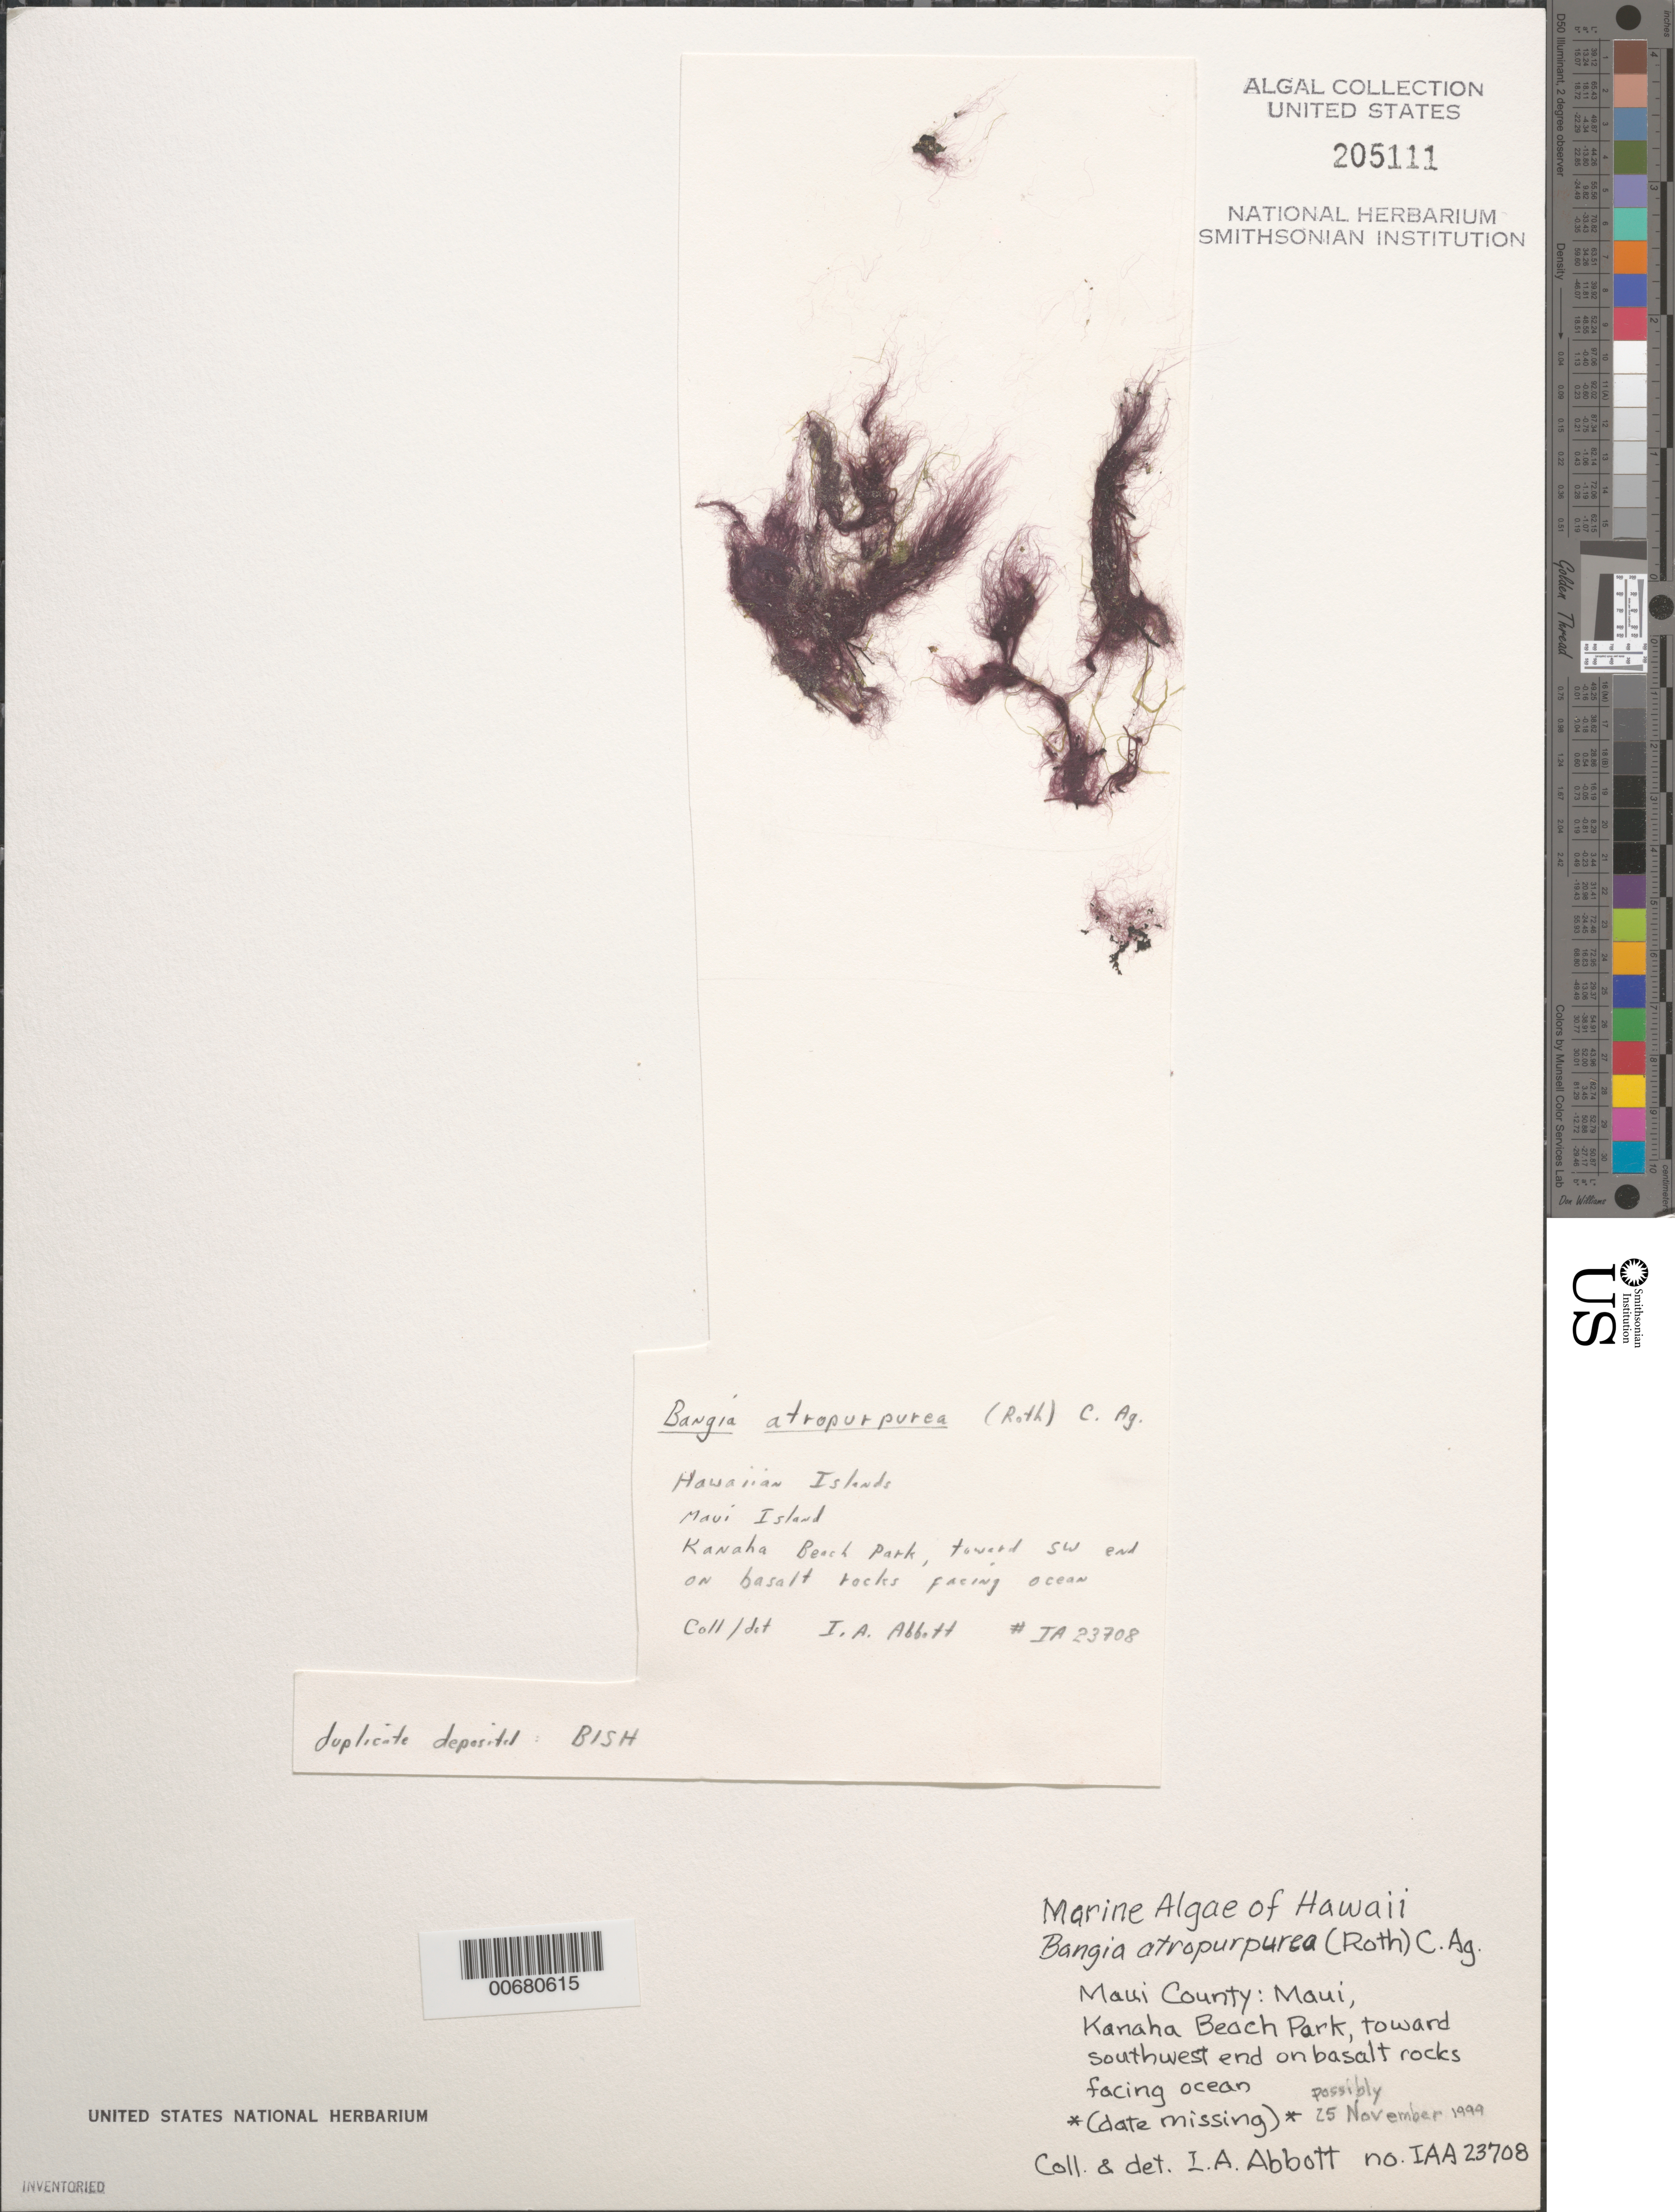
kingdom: Plantae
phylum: Rhodophyta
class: Bangiophyceae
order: Bangiales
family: Bangiaceae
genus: Bangia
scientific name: Bangia atropurpurea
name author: (Mertens ex Roth) C. Agardh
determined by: Abbott, Isabella A.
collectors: I. A. Abbott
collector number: IAA 23708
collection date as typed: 25 Nov 1999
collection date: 1999-11-25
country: United States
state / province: Hawaii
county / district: Maui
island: Maui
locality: Kanaha Beach Park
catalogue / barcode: US 205111